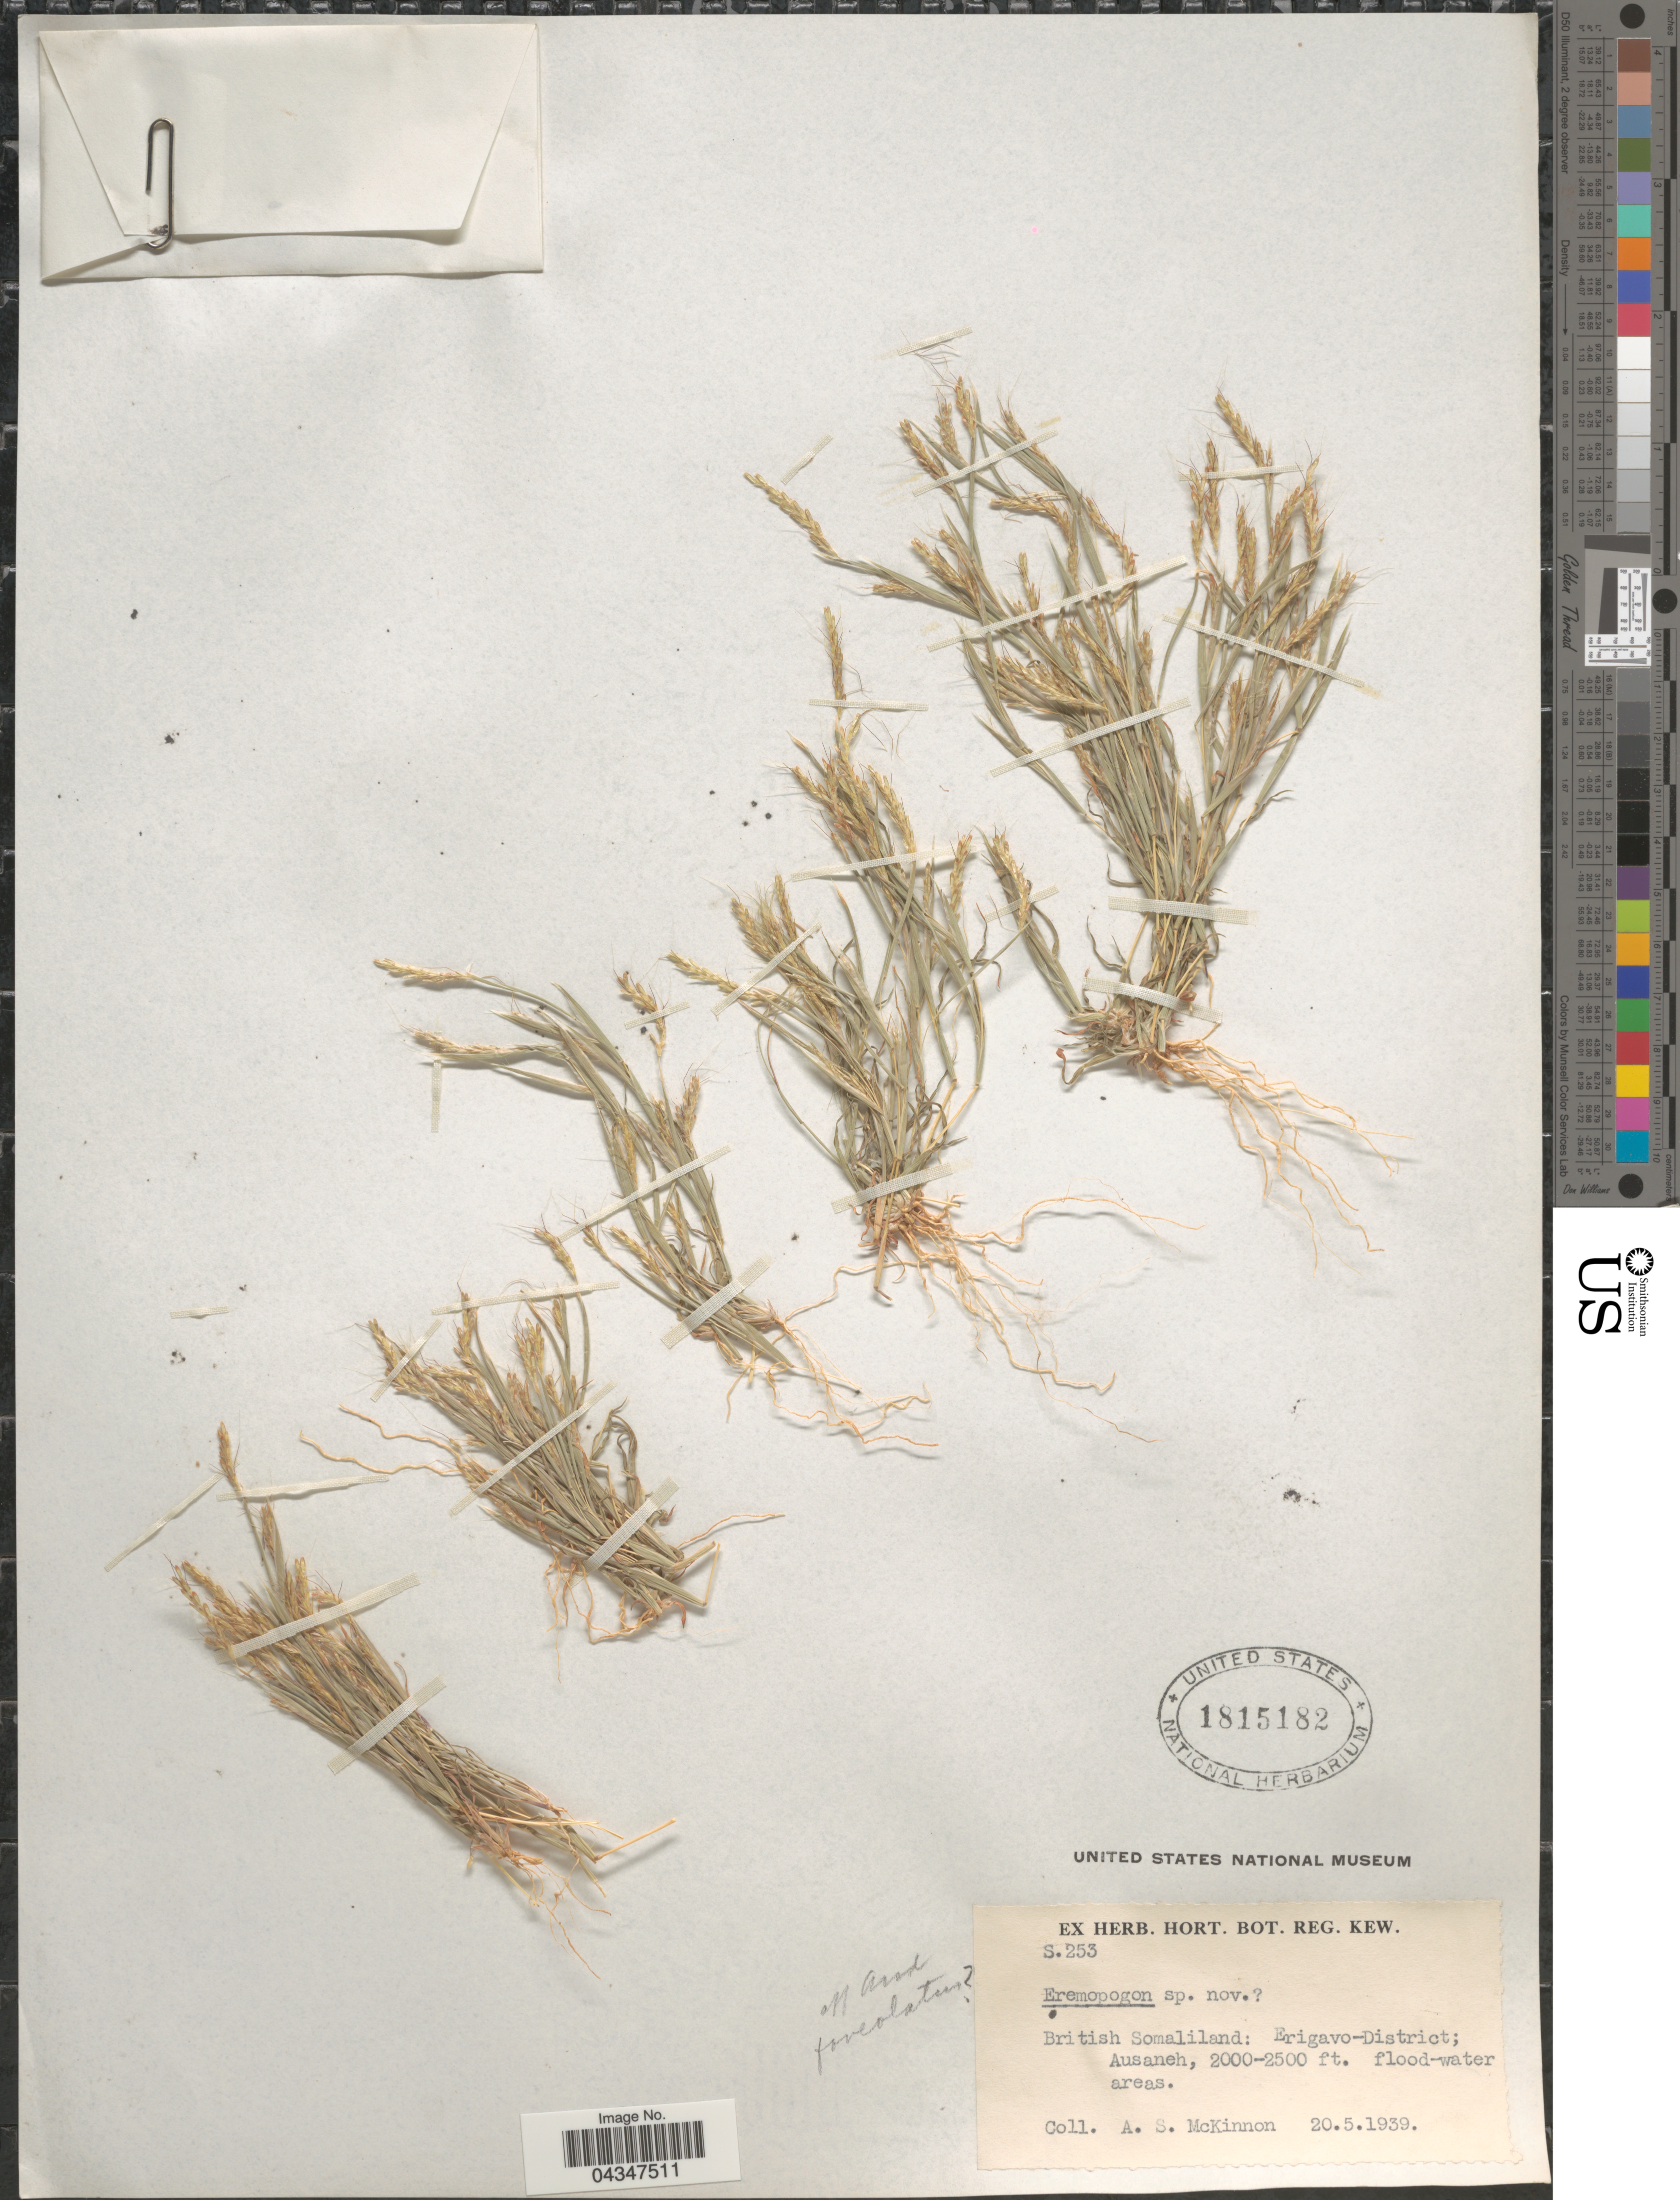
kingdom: Plantae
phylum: Tracheophyta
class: Liliopsida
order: Poales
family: Poaceae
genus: Andropogon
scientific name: Andropogon sp.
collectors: A. Mckinnon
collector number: S.253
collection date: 1939-05-20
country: Somalia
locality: British Somaliland: Erigavo District; Ausaneh.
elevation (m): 610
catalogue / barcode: US 1815182